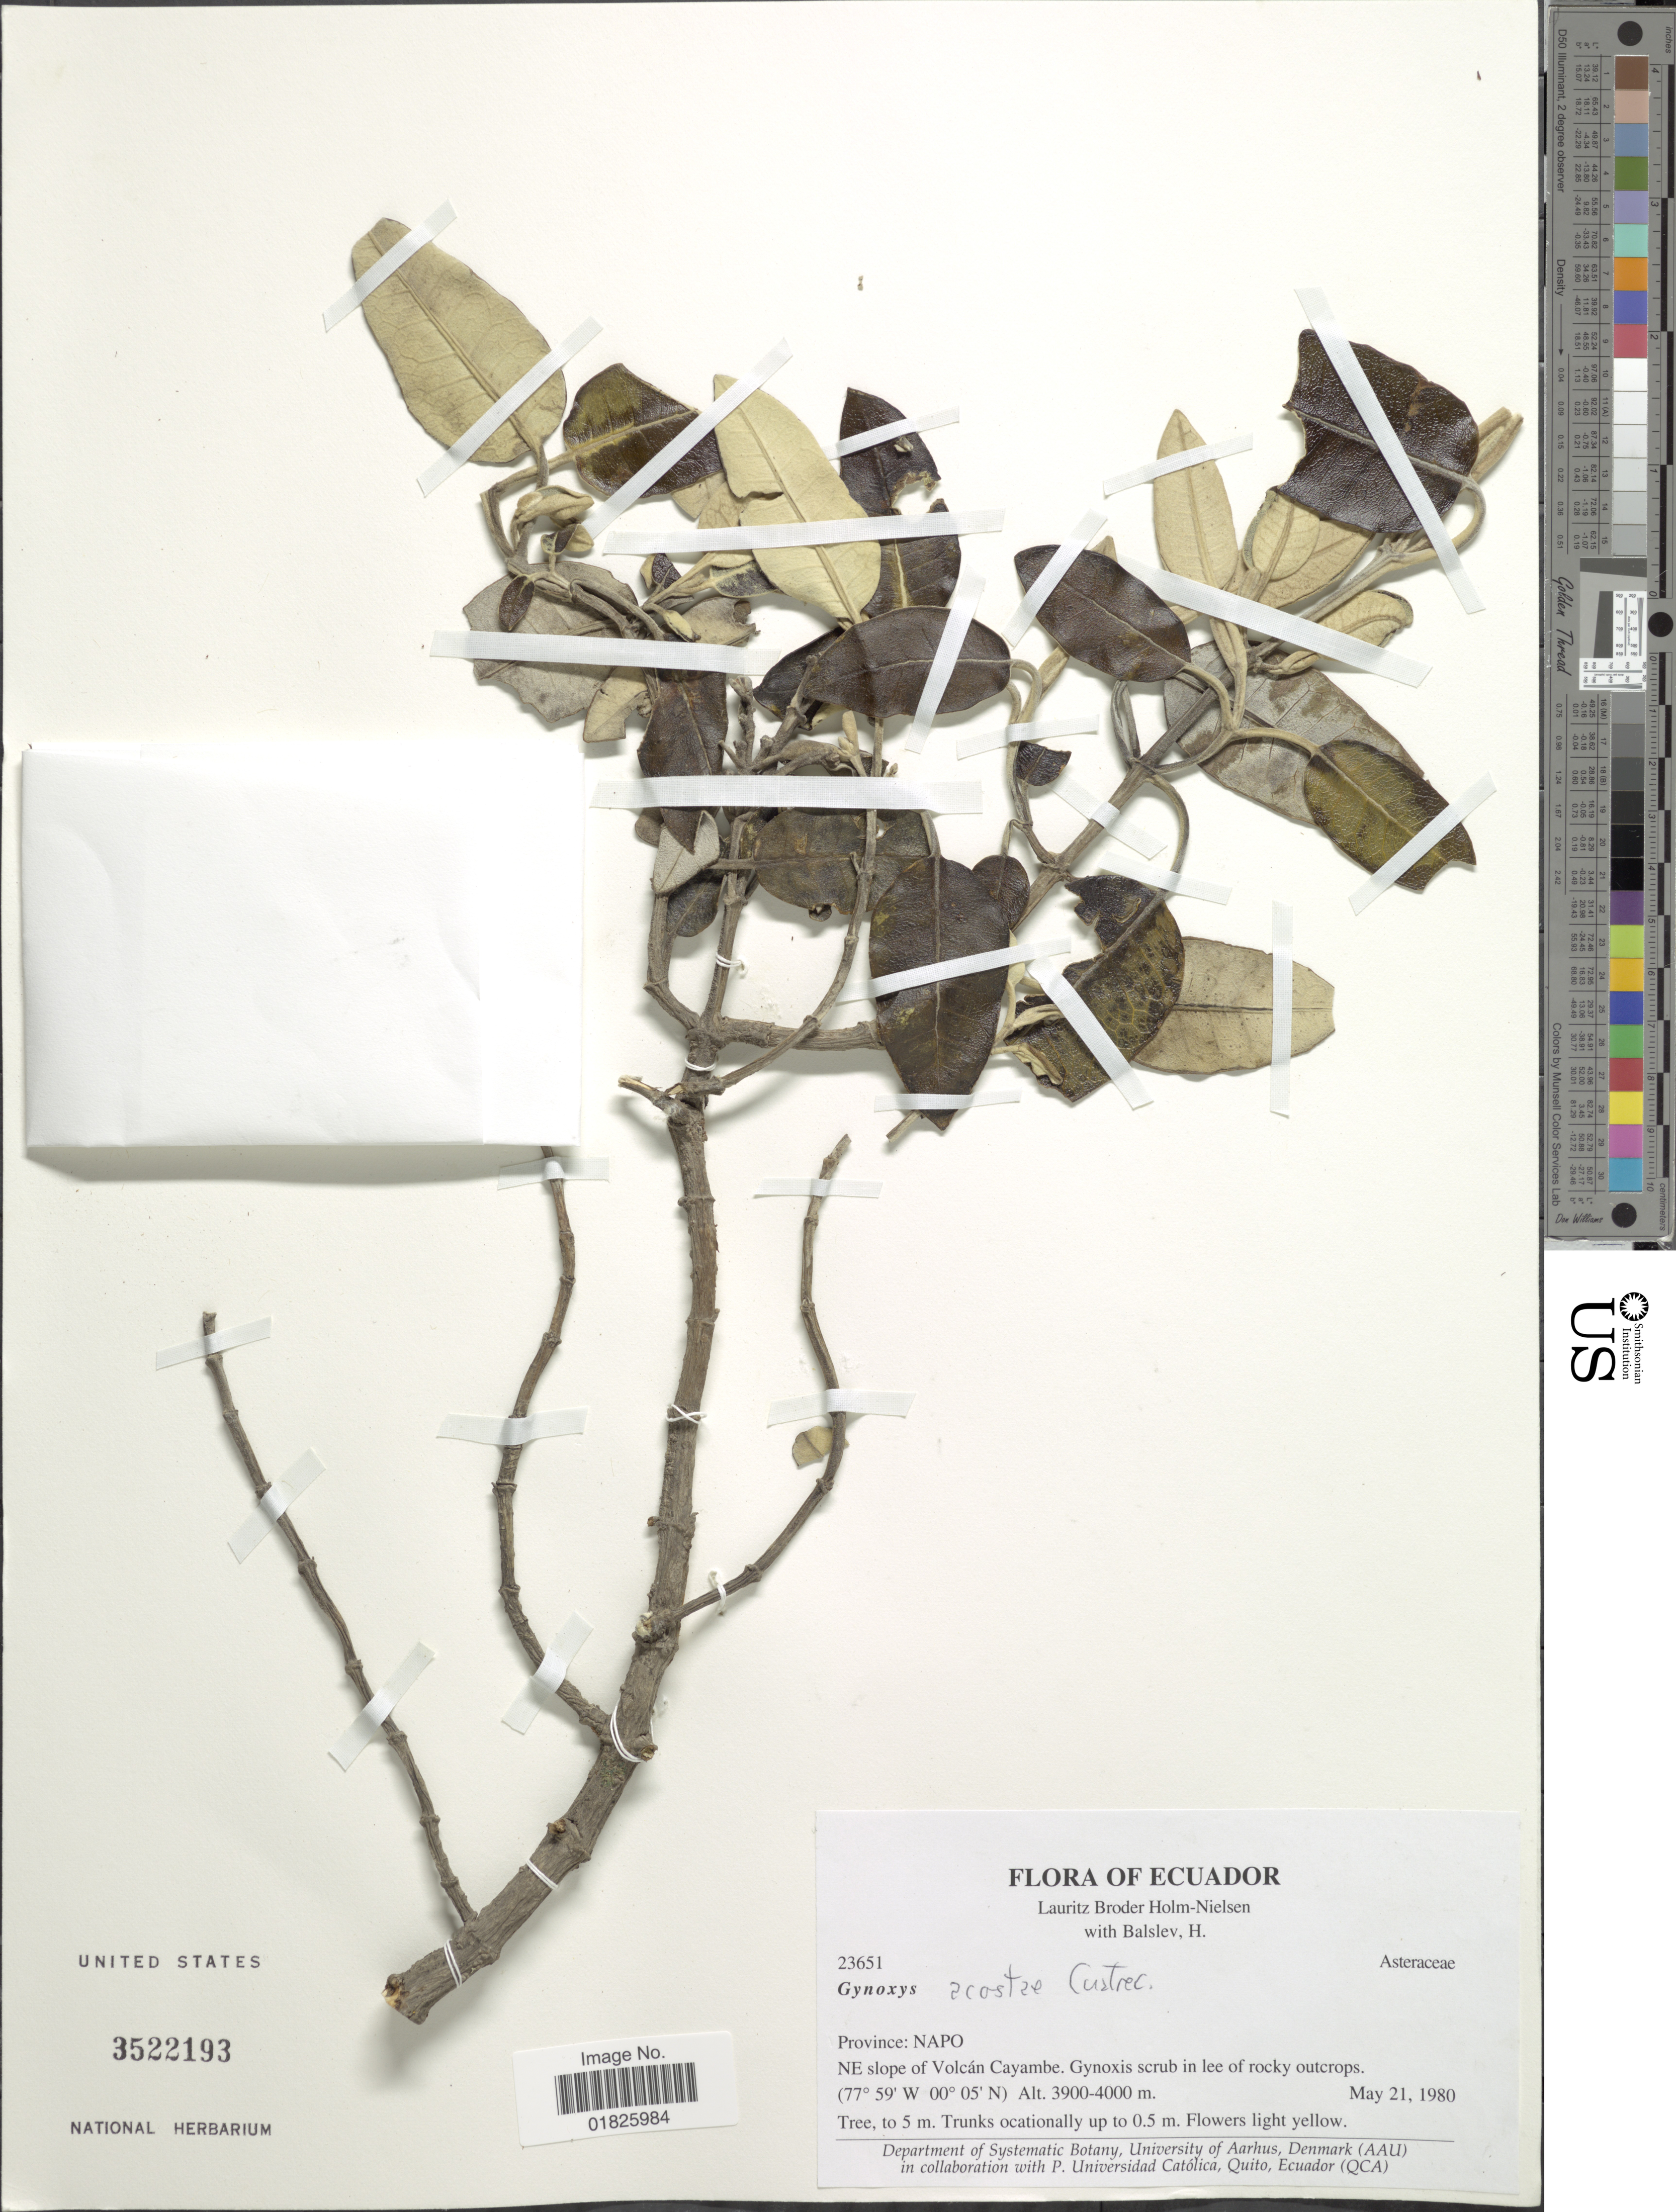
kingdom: Plantae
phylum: Tracheophyta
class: Magnoliopsida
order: Asterales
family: Asteraceae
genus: Gynoxys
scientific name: Gynoxys acostae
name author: Cuatrec.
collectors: L. B. Holm-Nielsen & H. Balslev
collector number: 23651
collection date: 1980-05-21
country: Ecuador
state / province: Napo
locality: NE slope of Volcan Cayambe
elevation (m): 3900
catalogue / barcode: US 3522193